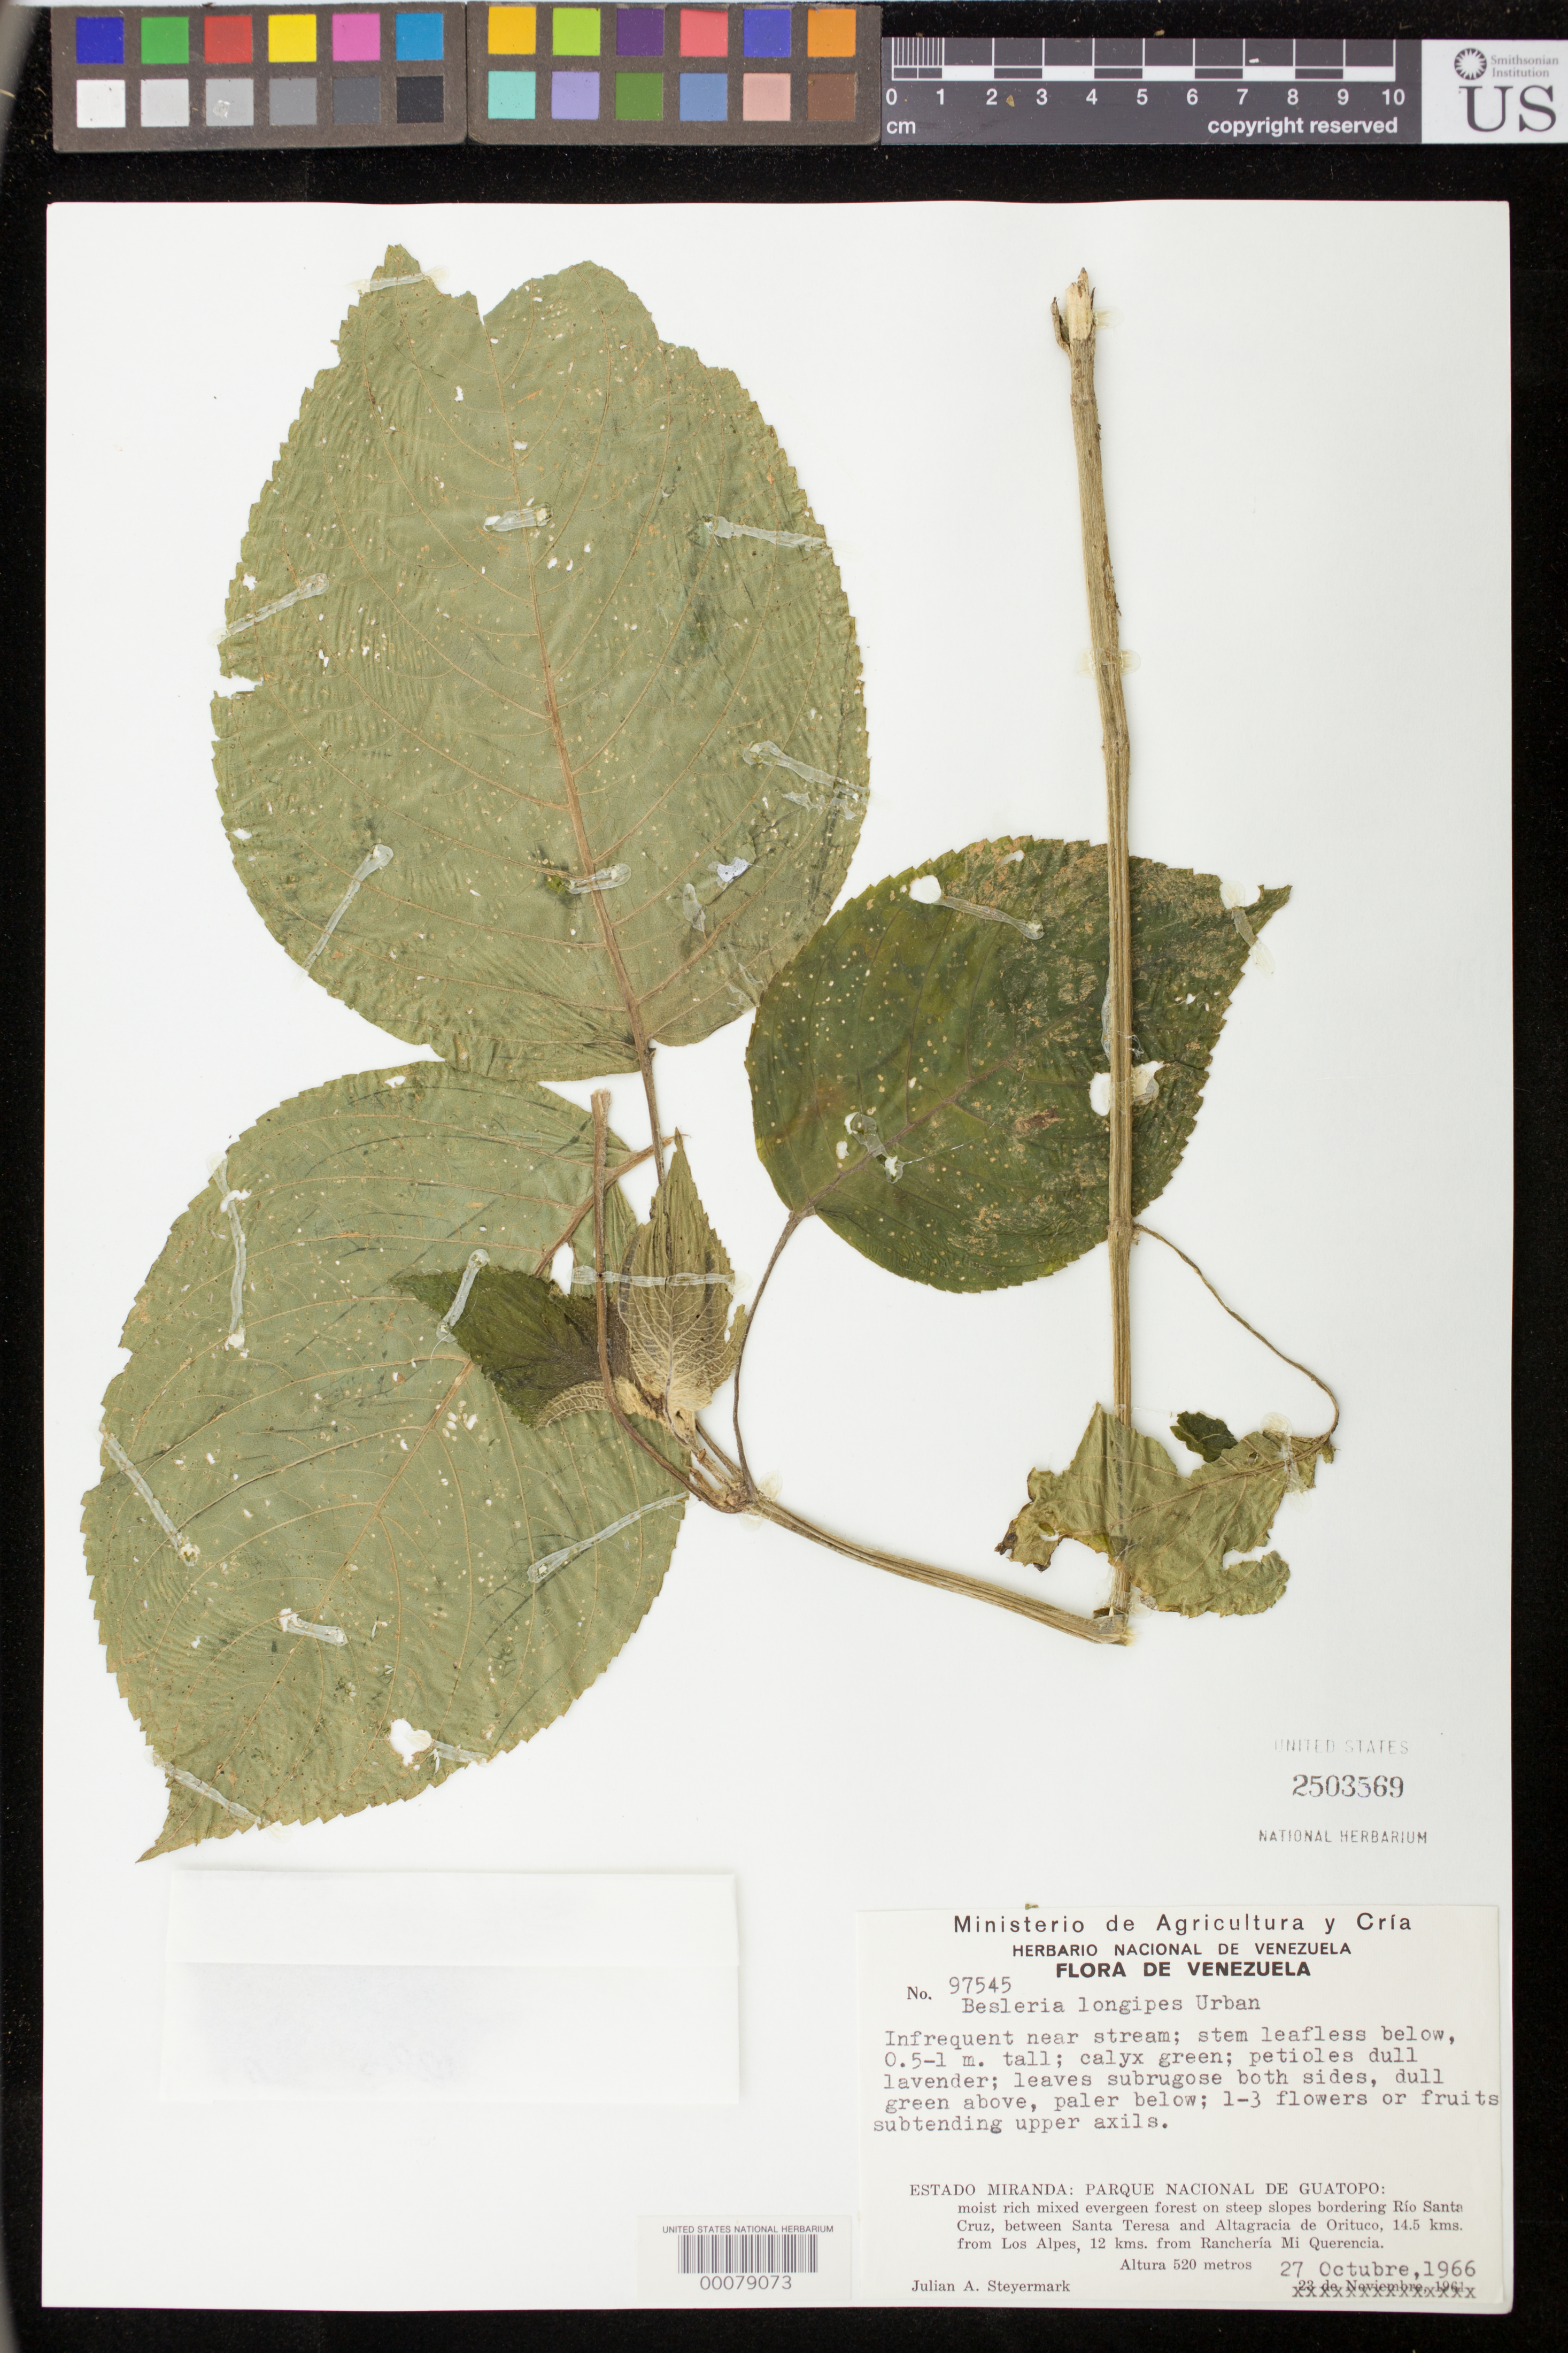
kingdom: Plantae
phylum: Tracheophyta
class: Magnoliopsida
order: Lamiales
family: Gesneriaceae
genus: Besleria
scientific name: Besleria longipes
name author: Urb.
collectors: J. Steyermark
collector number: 97545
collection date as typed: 27 Oct 1966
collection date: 1966-10-27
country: Venezuela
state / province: Miranda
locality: Parque Nacional de Guatopo, bordering Rio Santa Cruz, between Santa Teresa & Altagracia de Orituco, 14.5 km from Los Alpes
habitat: Moist rich mixed evergreen forest on steep slopes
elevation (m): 520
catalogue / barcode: US 2503569